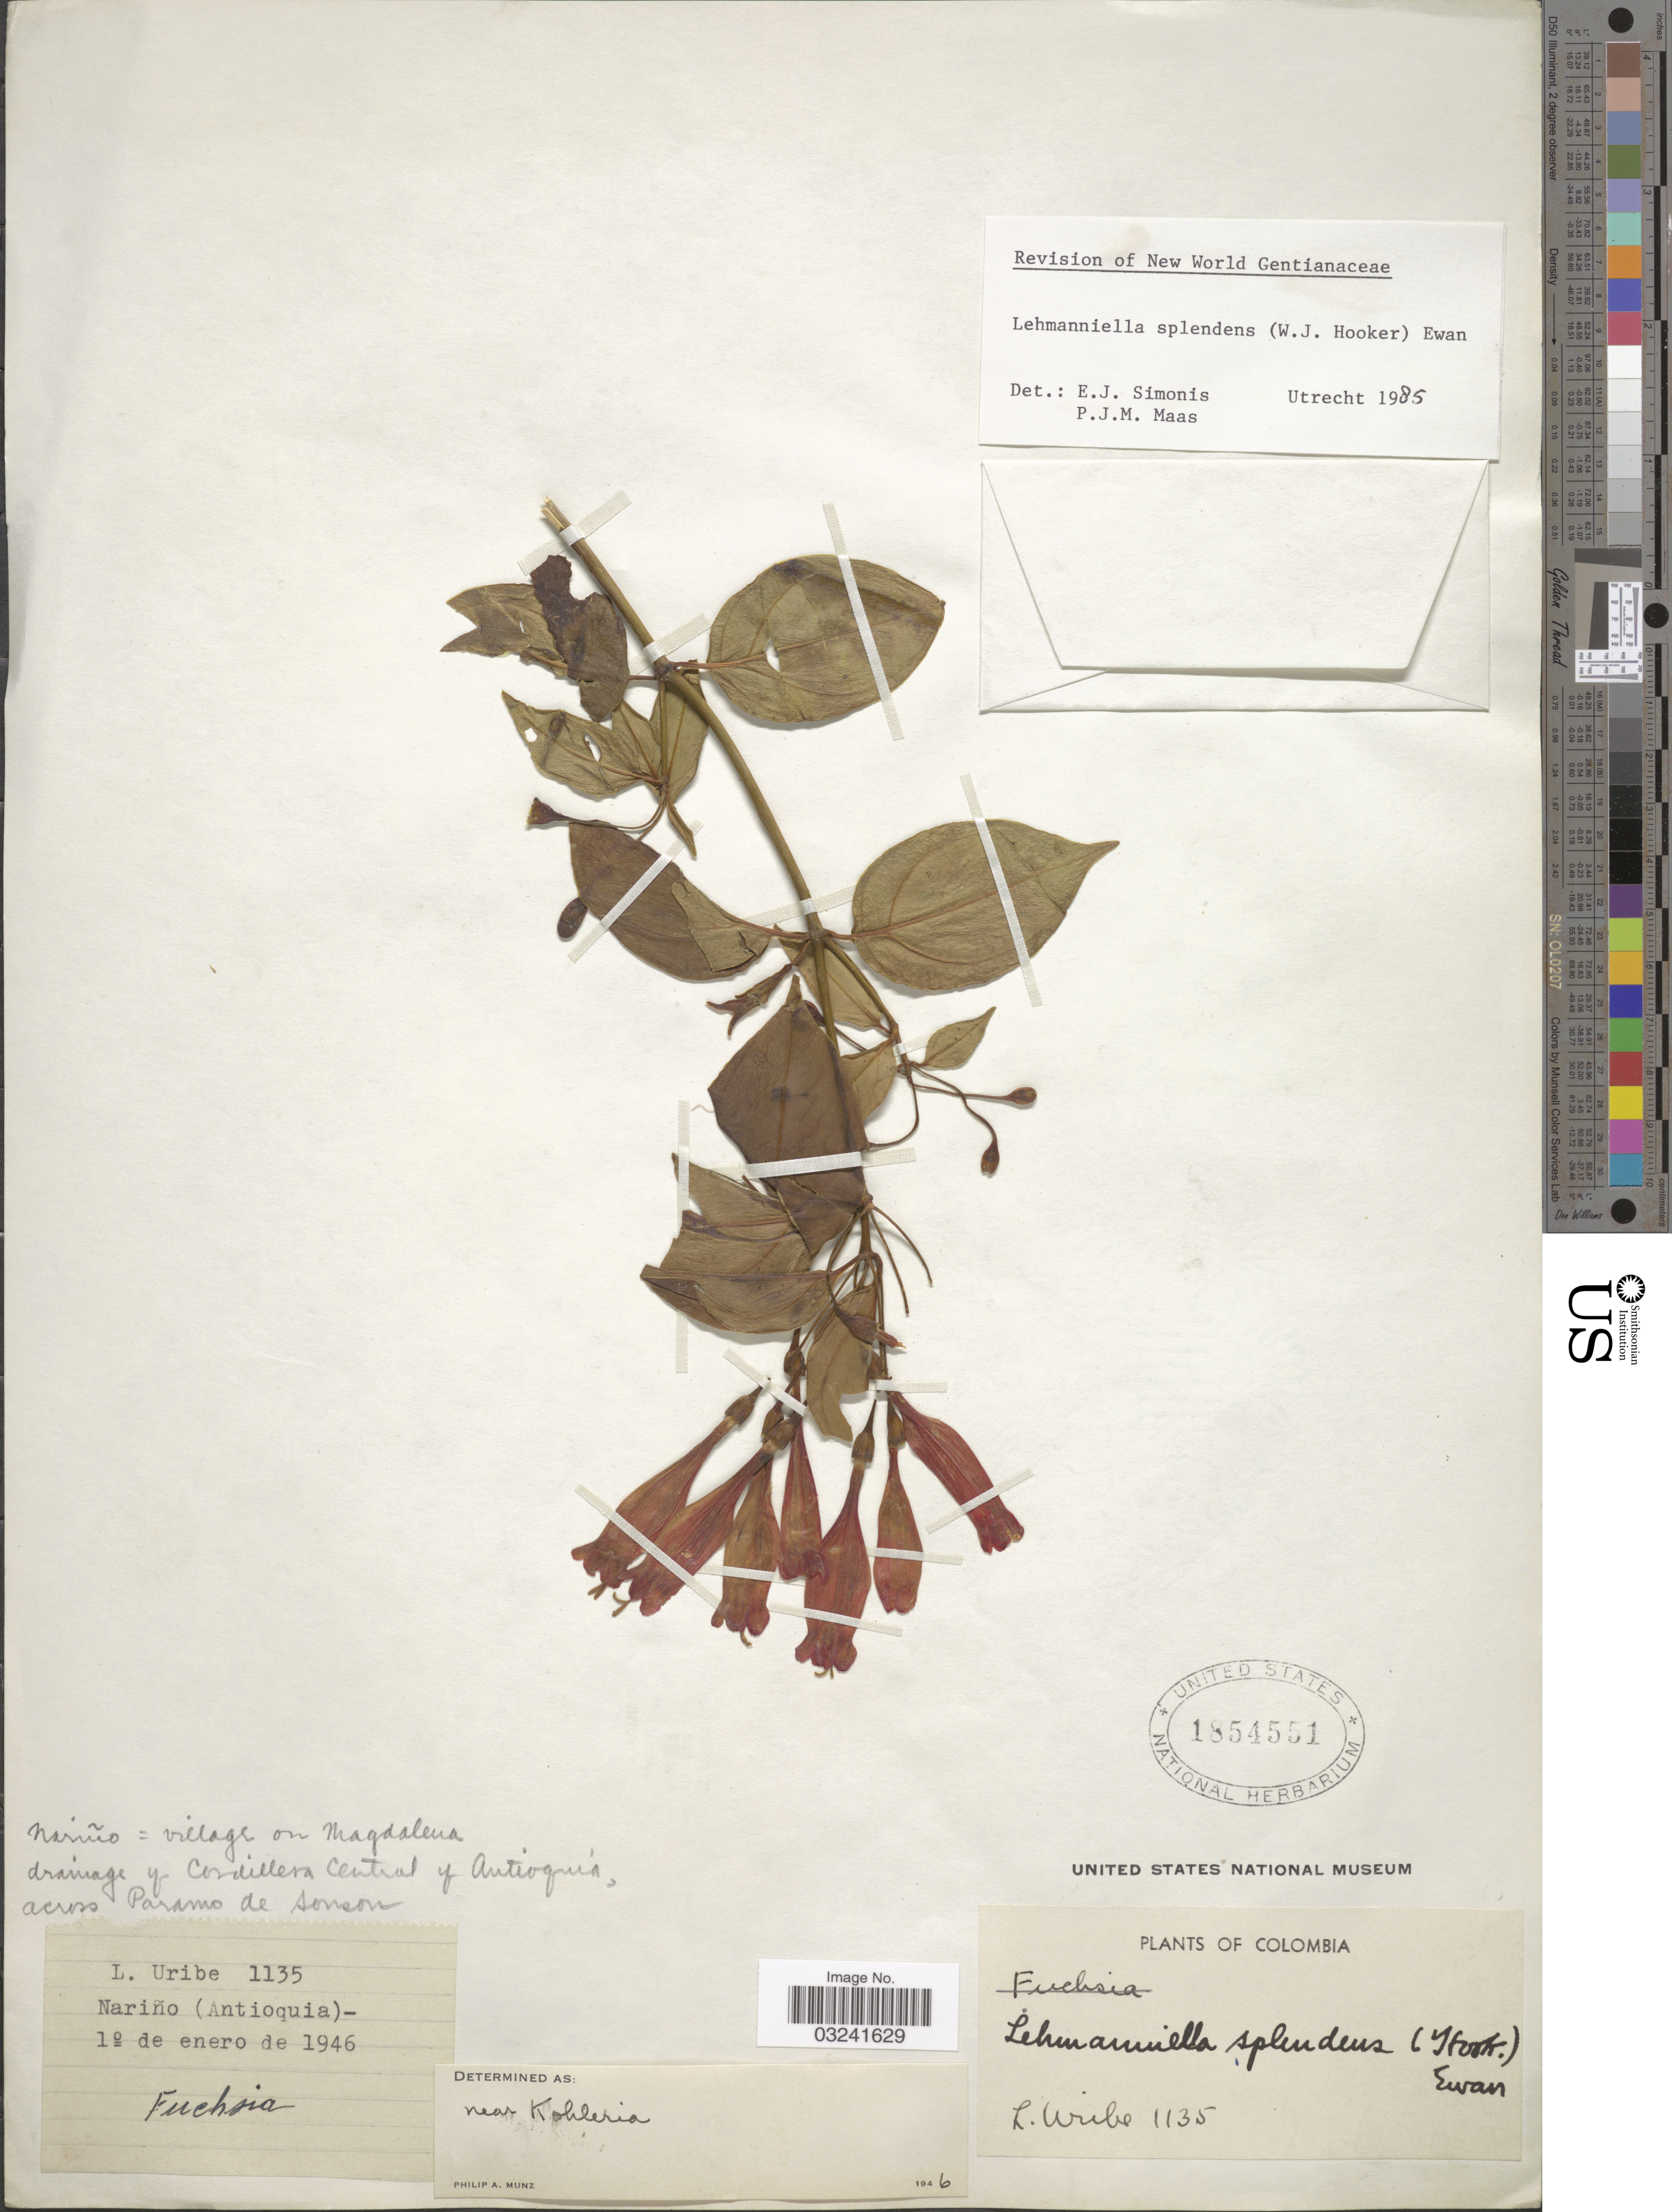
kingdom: Plantae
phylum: Tracheophyta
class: Magnoliopsida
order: Gentianales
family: Gentianaceae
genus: Lehmanniella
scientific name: Lehmanniella splendens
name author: (Hook.) Ewan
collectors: L. Uribe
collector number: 1135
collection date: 1946-01-01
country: Colombia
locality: Nariño: village on Magdalena, drainage y Cordillera Central y Antioquia, across Paramo de Sonson, Nariño (Antioquia).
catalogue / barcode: US 1854551